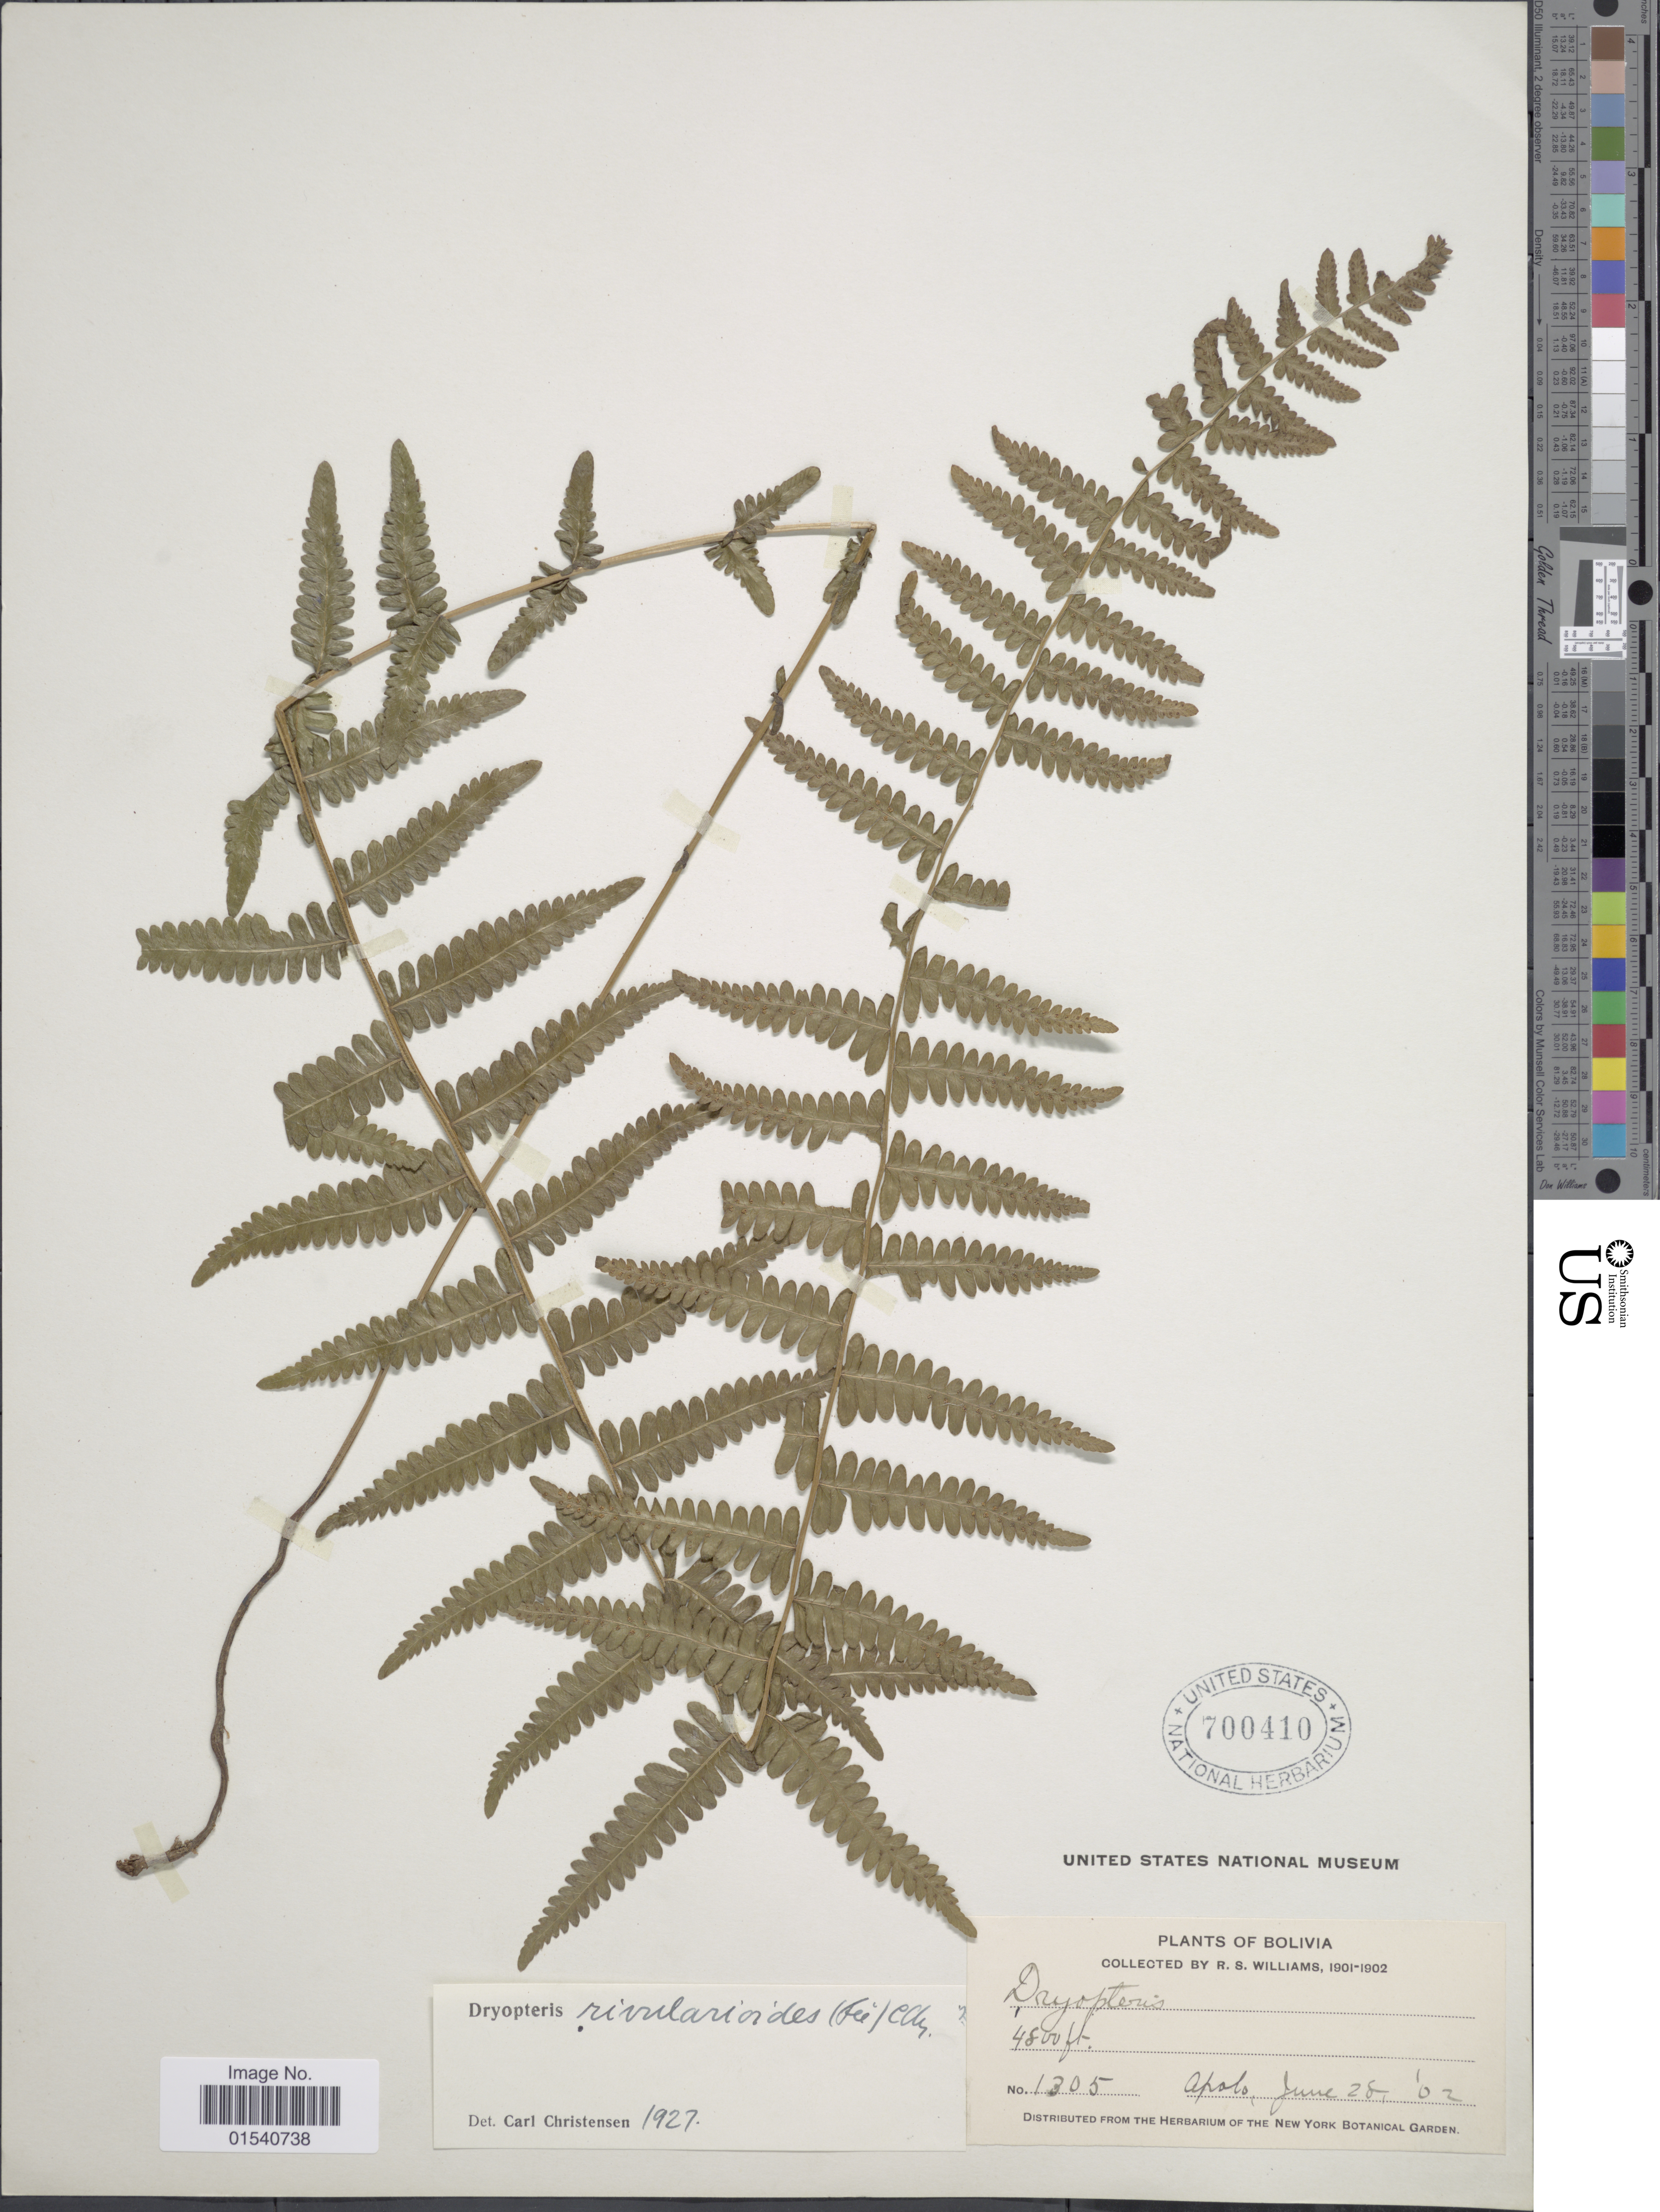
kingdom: Plantae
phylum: Tracheophyta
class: Polypodiopsida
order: Polypodiales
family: Thelypteridaceae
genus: Amauropelta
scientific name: Amauropelta rivularioides (Fée) comb. nov., ined 2015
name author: (Fée)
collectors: R. S. Williams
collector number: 1305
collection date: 1902-06-28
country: Bolivia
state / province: La Paz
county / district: Franz Tamayo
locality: Apolo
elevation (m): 1463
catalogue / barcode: US 700410